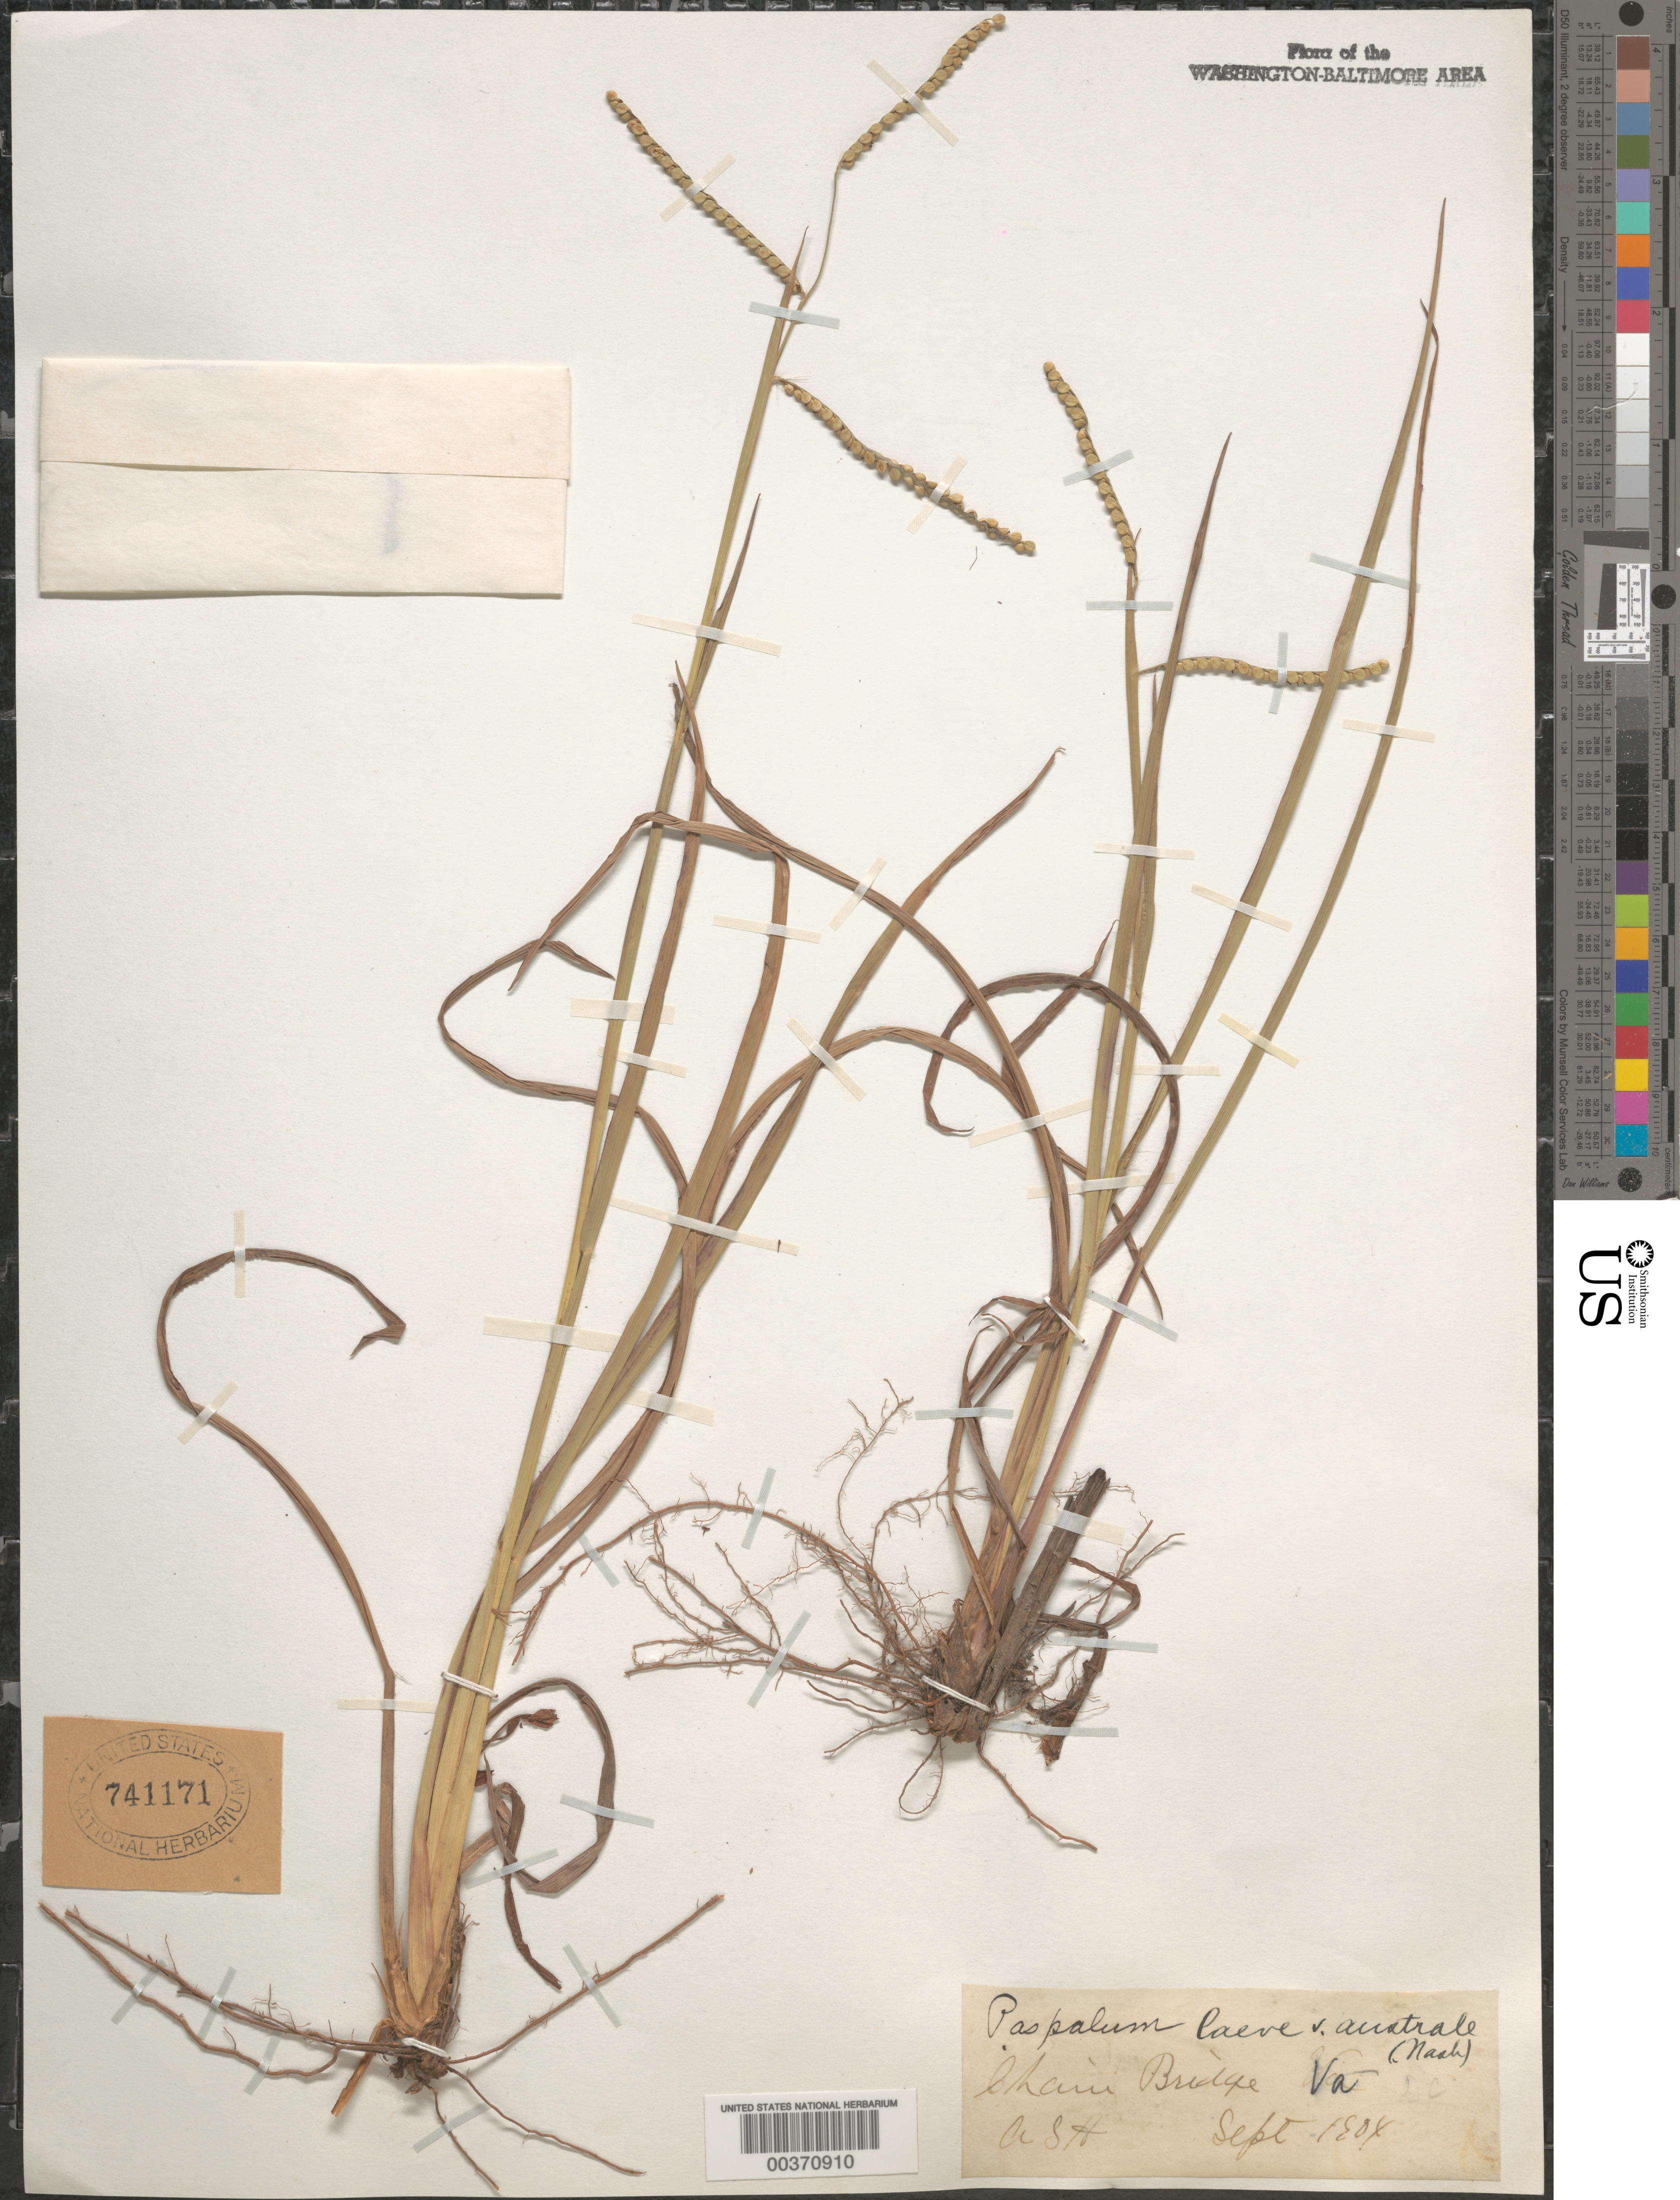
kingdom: Plantae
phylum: Tracheophyta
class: Liliopsida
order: Poales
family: Poaceae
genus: Paspalum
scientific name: Paspalum laeve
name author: Michx.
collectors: A. S. Hitchcock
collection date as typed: Sep 1904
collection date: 1904-09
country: United States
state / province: Virginia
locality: Chain Bridge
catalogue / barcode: US 741171